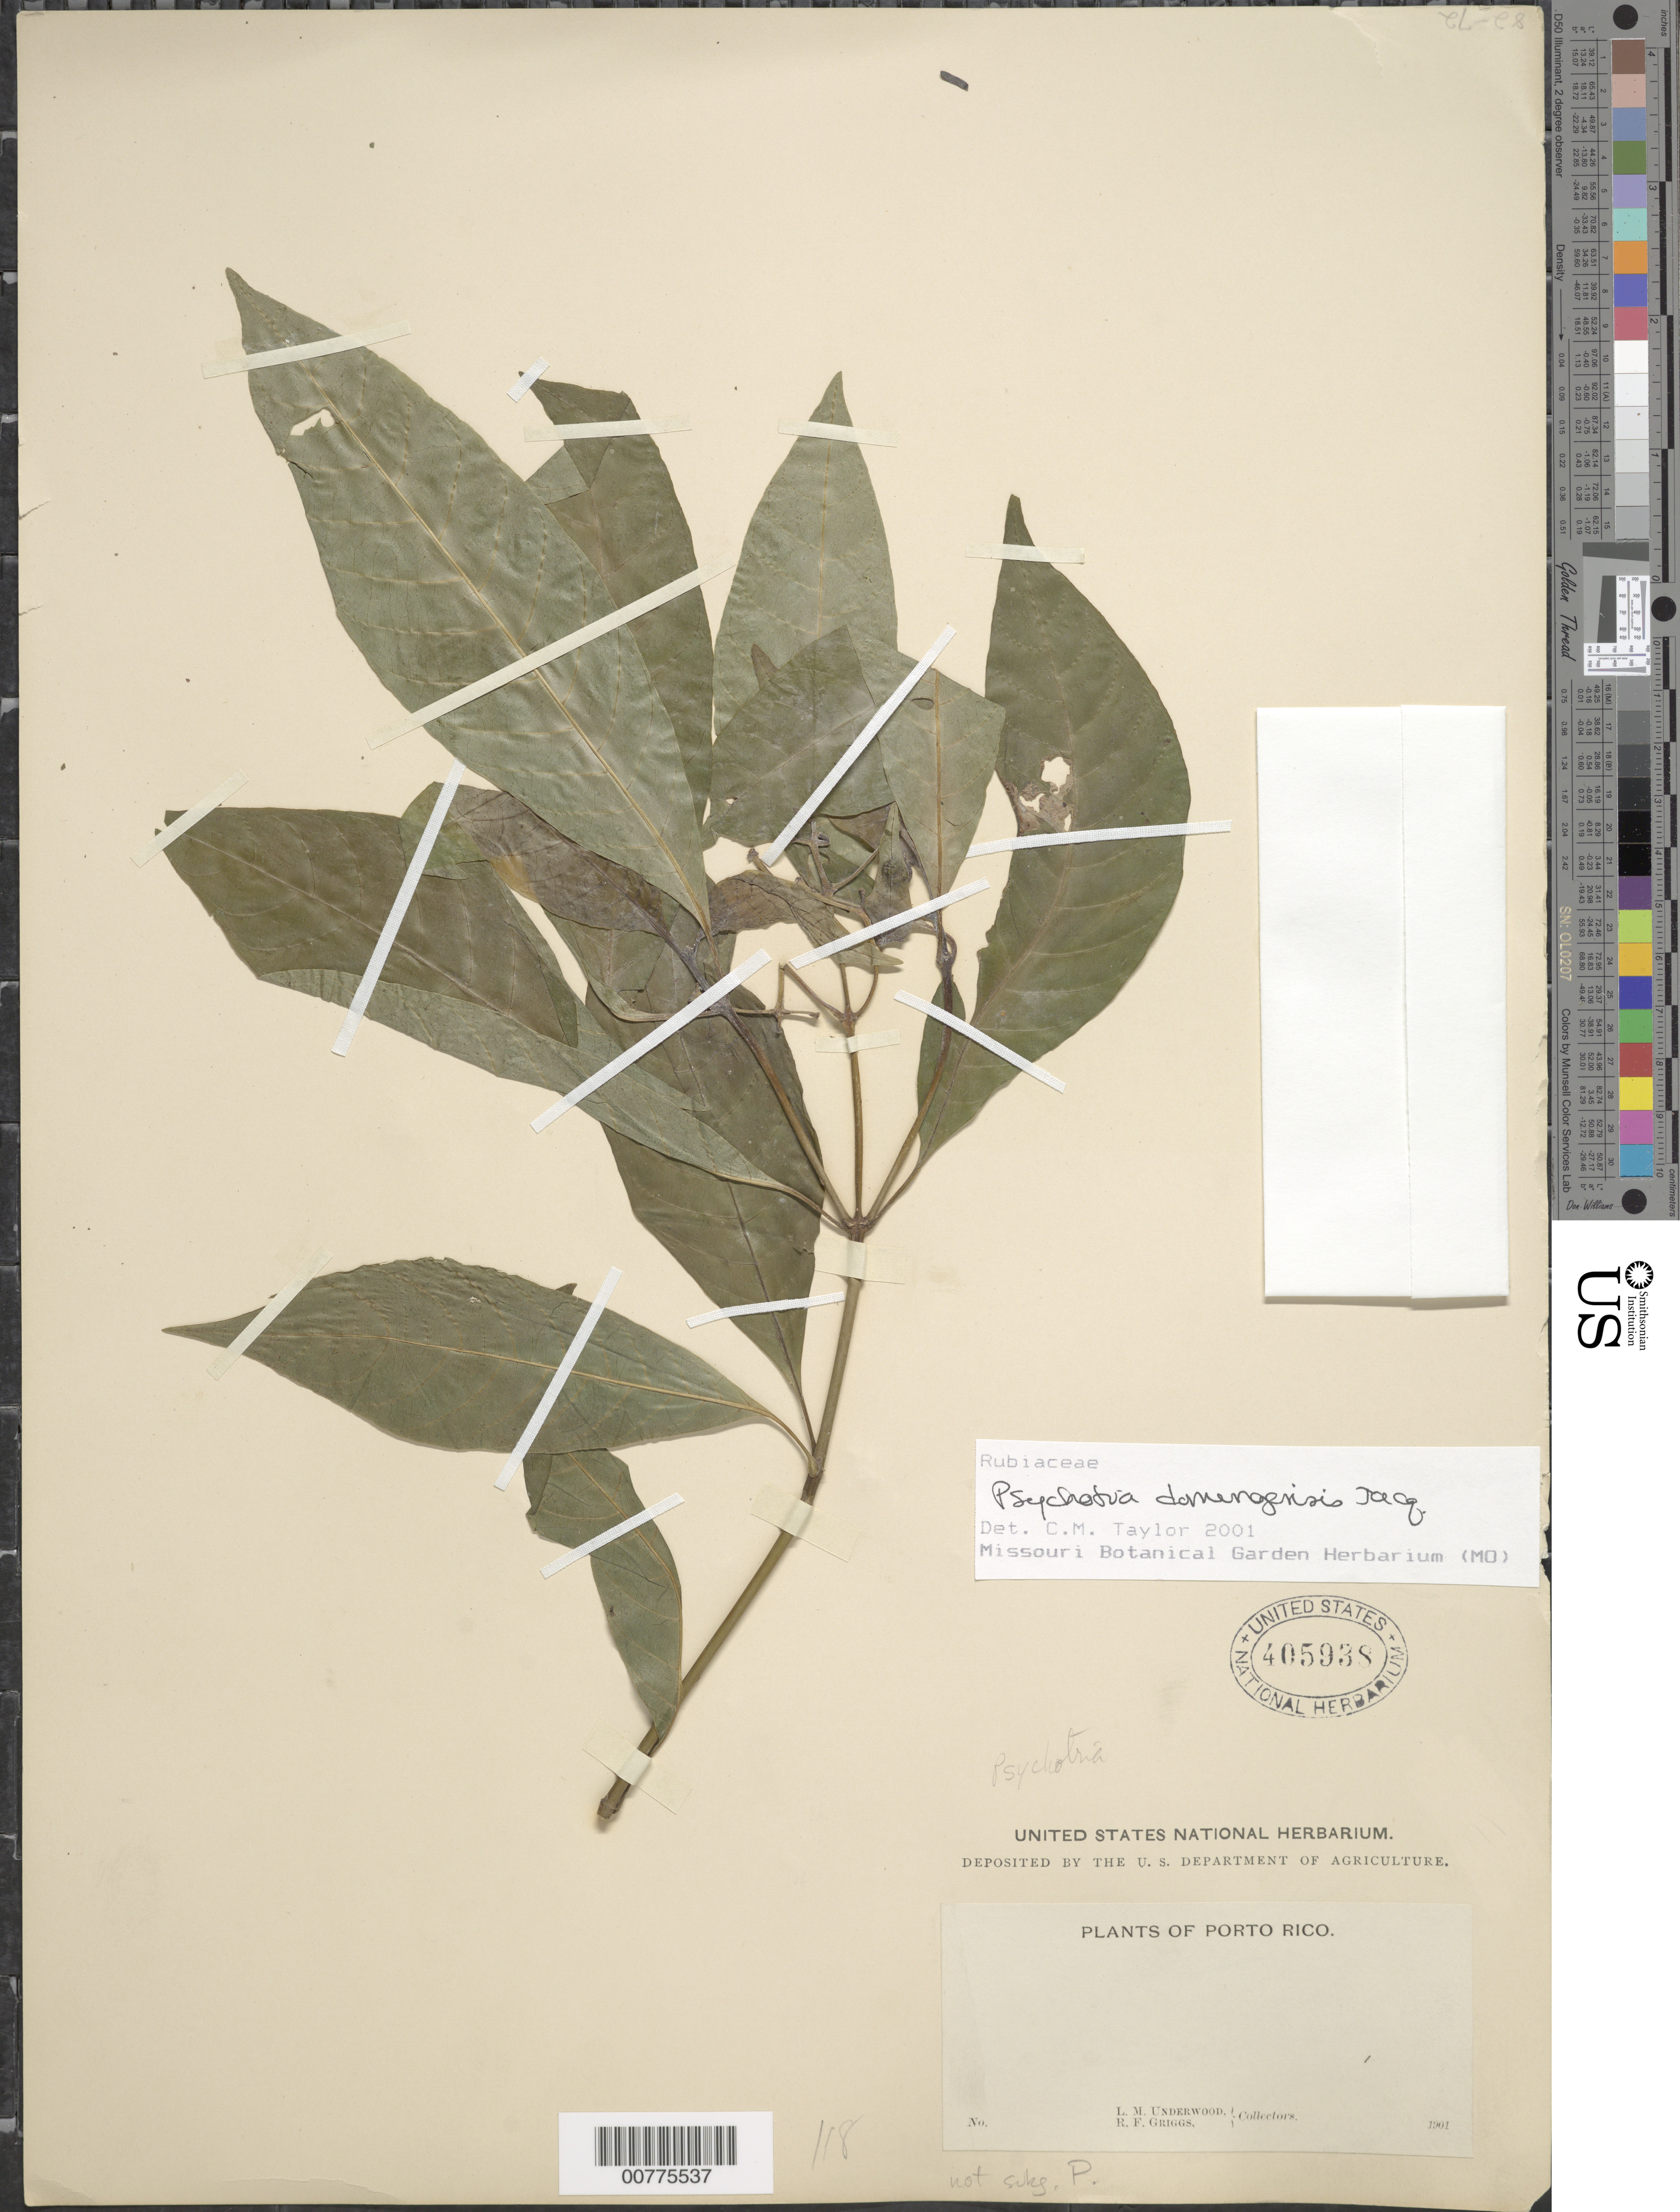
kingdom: Plantae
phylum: Tracheophyta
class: Magnoliopsida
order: Gentianales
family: Rubiaceae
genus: Psychotria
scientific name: Psychotria domingensis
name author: Jacq.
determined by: Taylor, Charlotte M.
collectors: L. M. Underwood & R. F. Griggs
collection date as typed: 1901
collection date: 1901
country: Puerto Rico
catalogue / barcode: US 405938